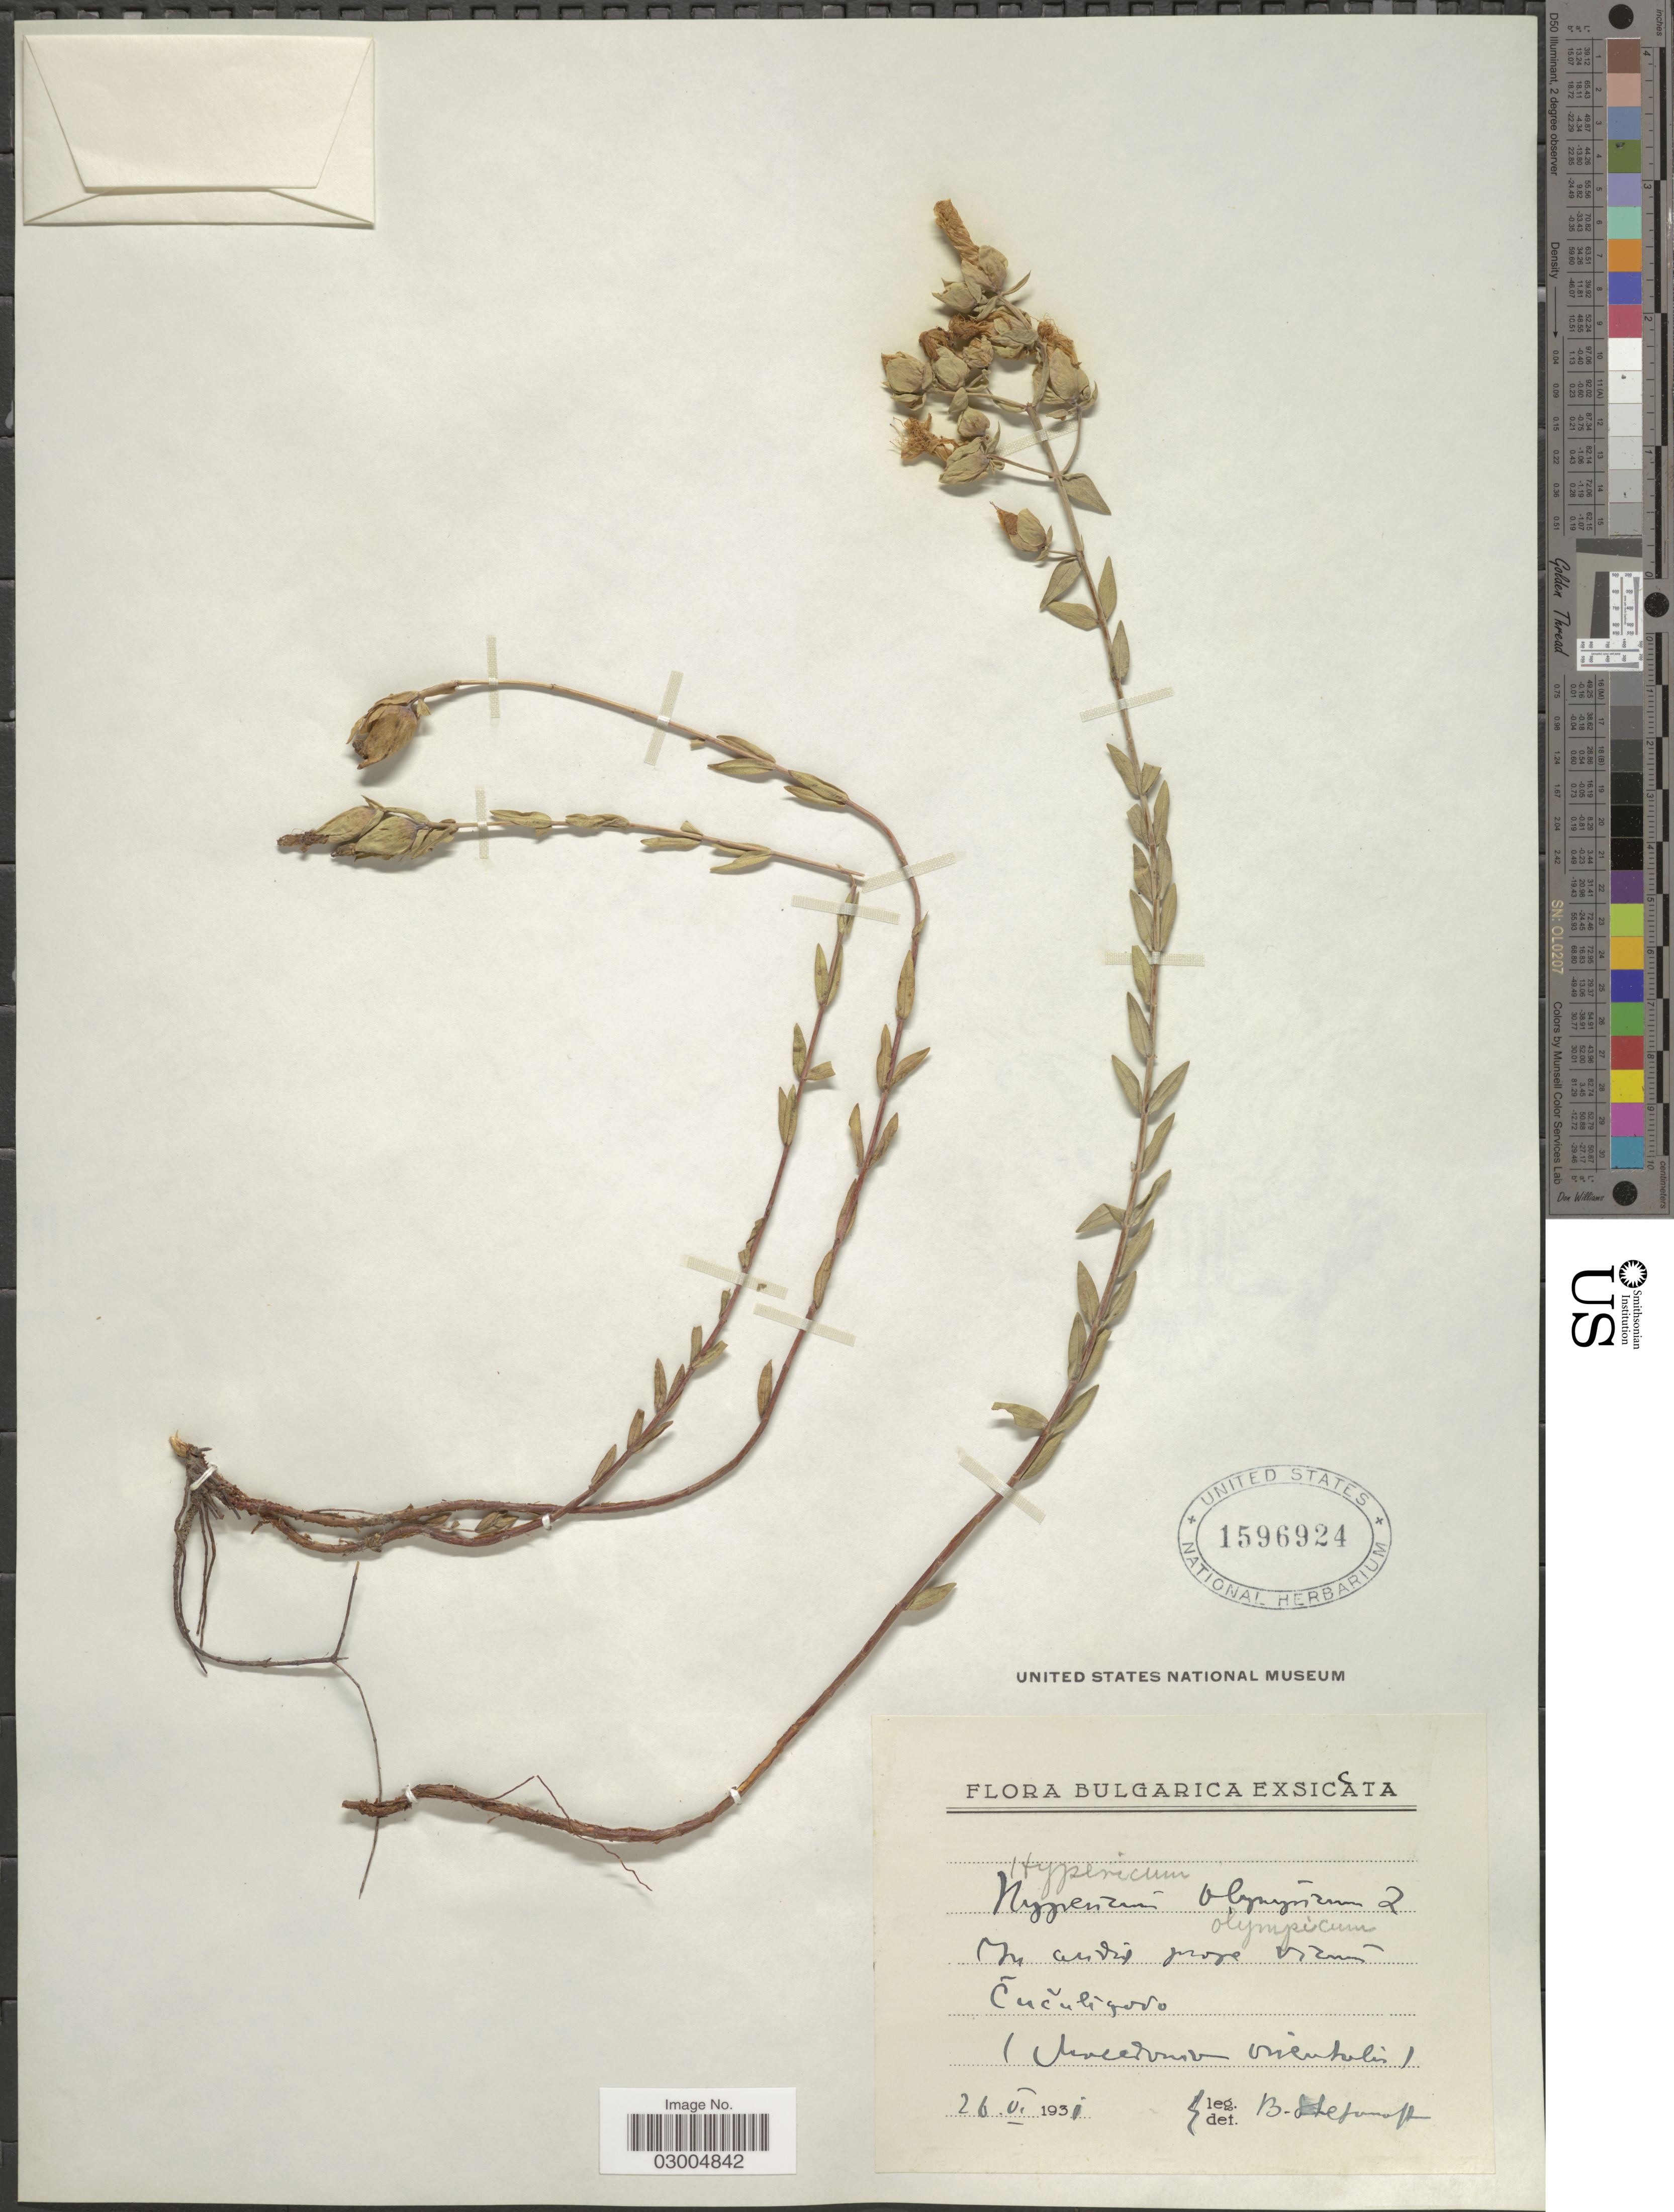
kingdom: Plantae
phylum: Tracheophyta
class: Magnoliopsida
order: Malpighiales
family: Hypericaceae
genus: Hypericum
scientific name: Hypericum olympicum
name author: L.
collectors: B. Stefanoff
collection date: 1931-05-26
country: Bulgaria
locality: In andis prope [illegible text] Cuculigoro.[interpreted]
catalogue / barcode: US 1596924